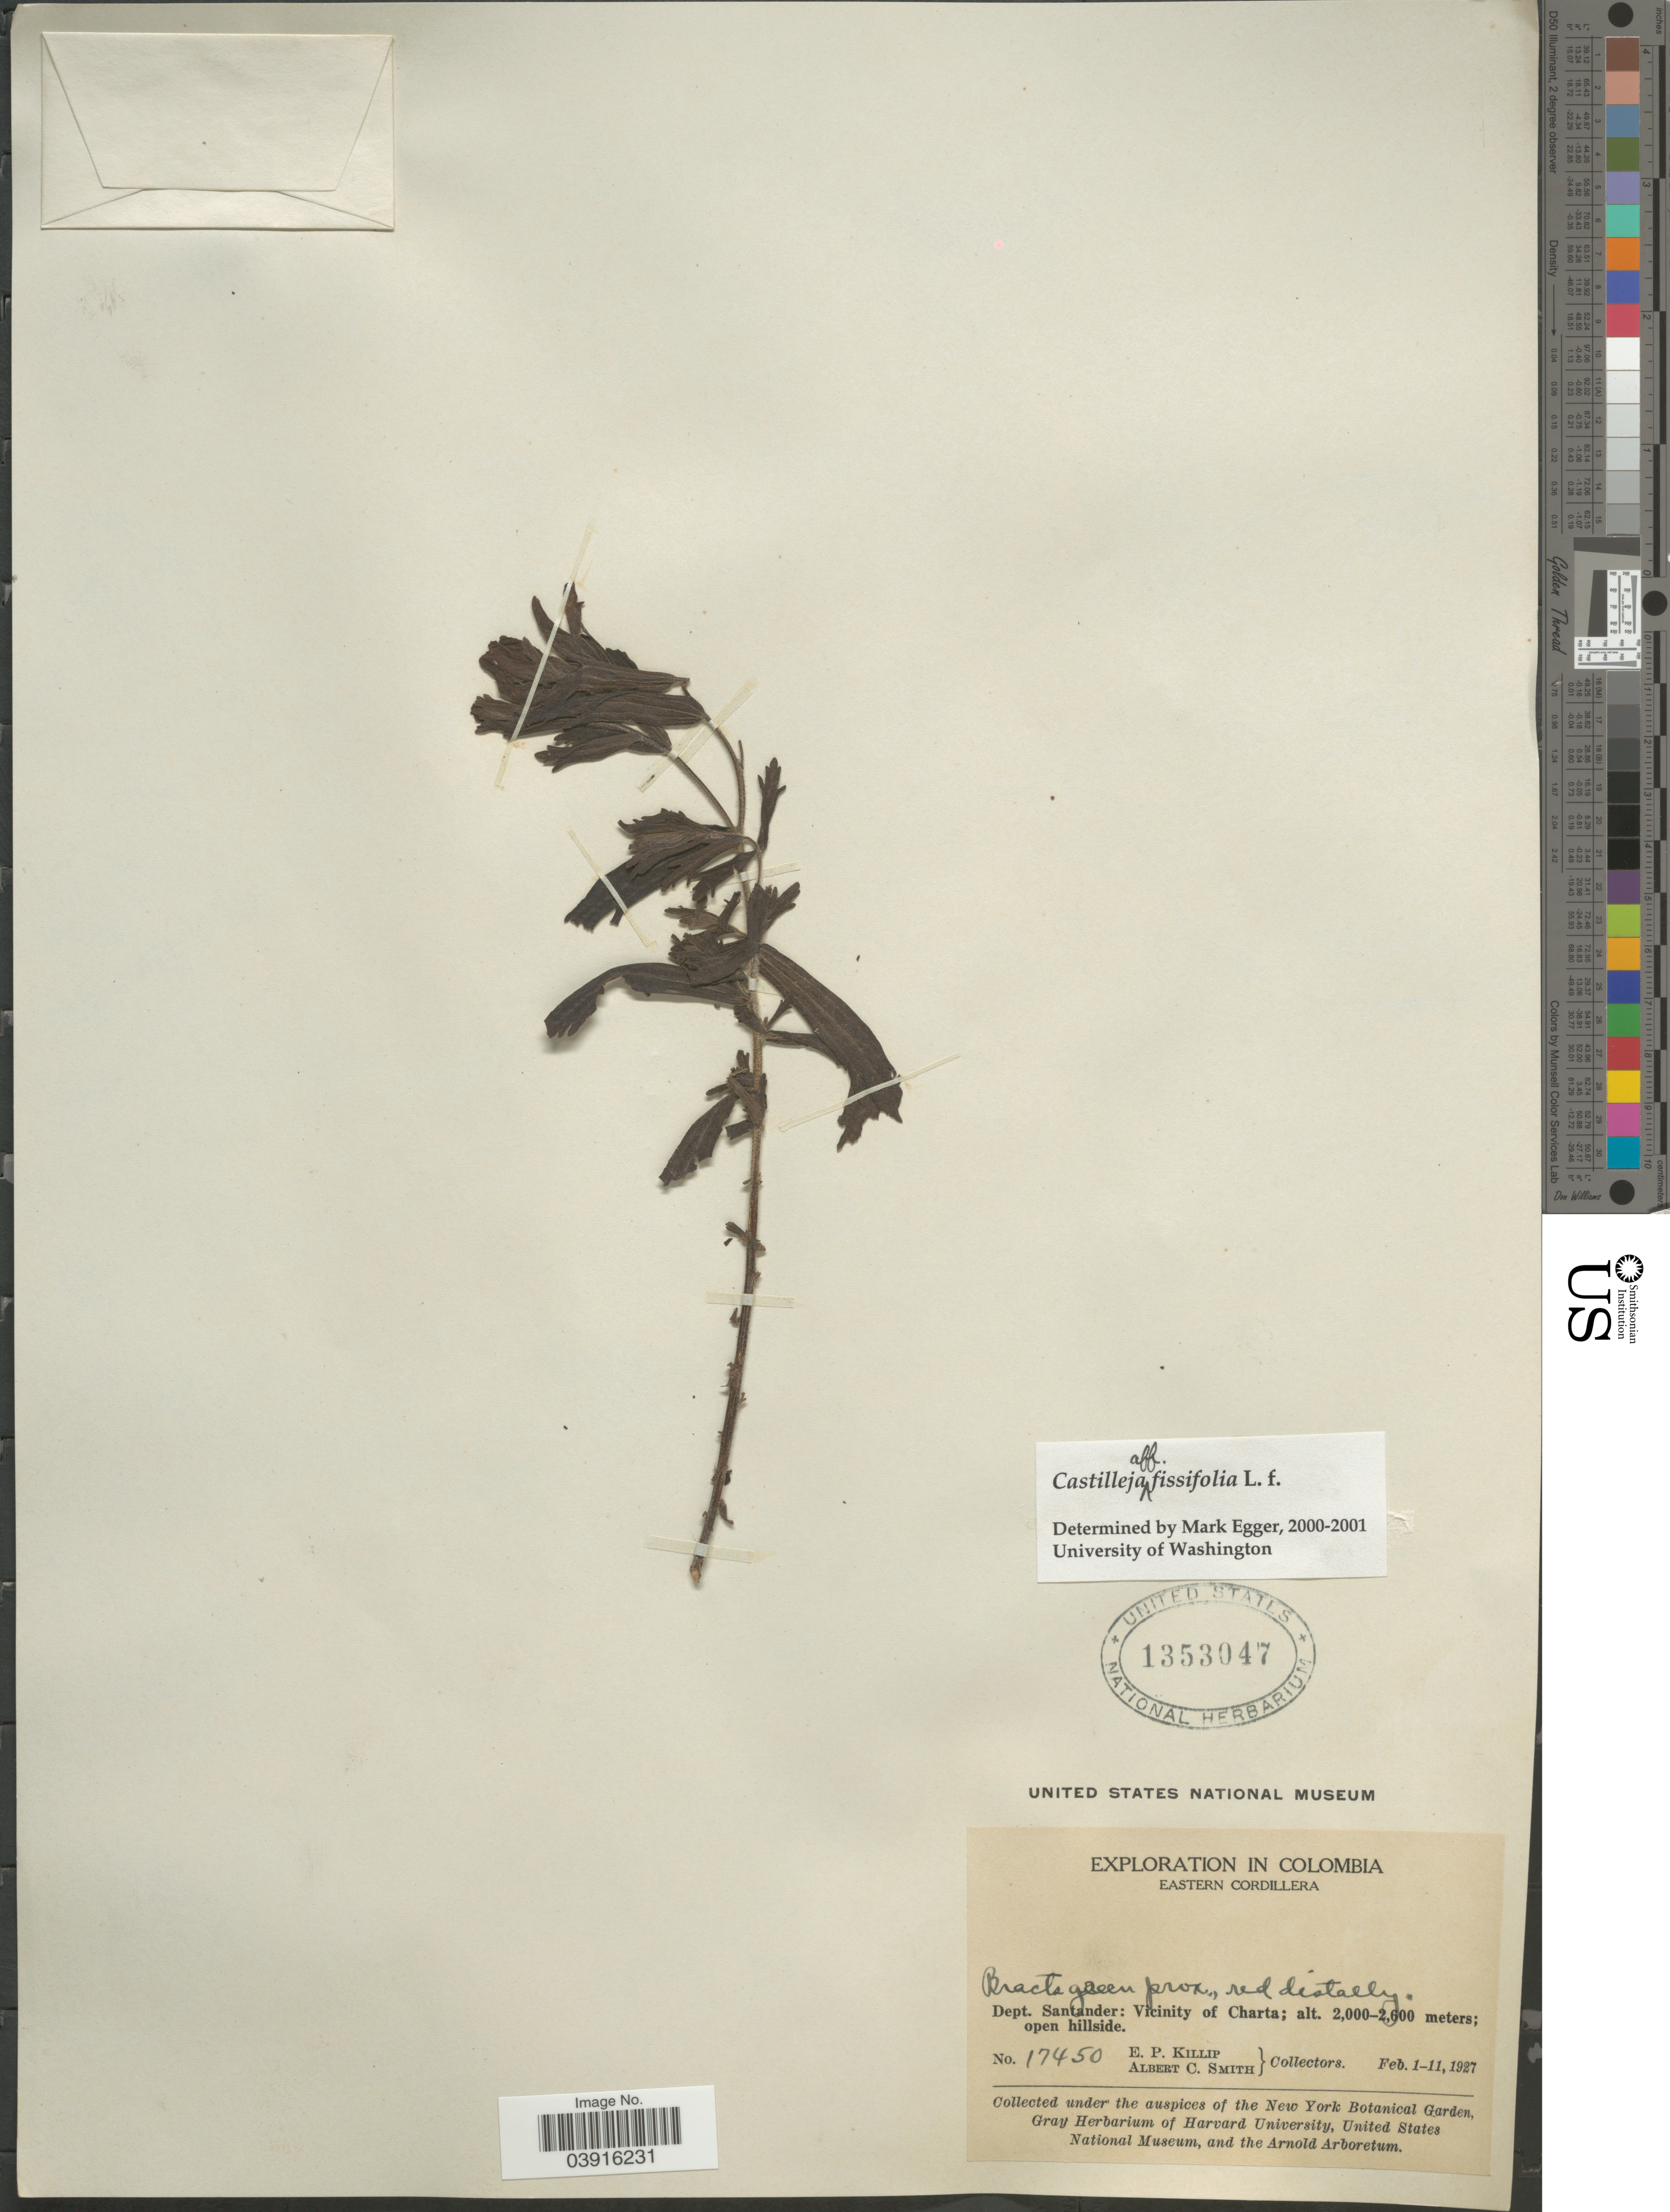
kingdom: Plantae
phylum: Tracheophyta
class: Magnoliopsida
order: Lamiales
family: Orobanchaceae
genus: Castilleja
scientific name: Castilleja fissifolia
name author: L. f.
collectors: E. P. Killip & A. C. Smith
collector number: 17450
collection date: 1927-02-01/1927-02-11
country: Colombia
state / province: Santander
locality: Eastern Cordillera. Dept. Santander: Vicinity of Charta.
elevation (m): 2000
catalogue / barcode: US 1353047